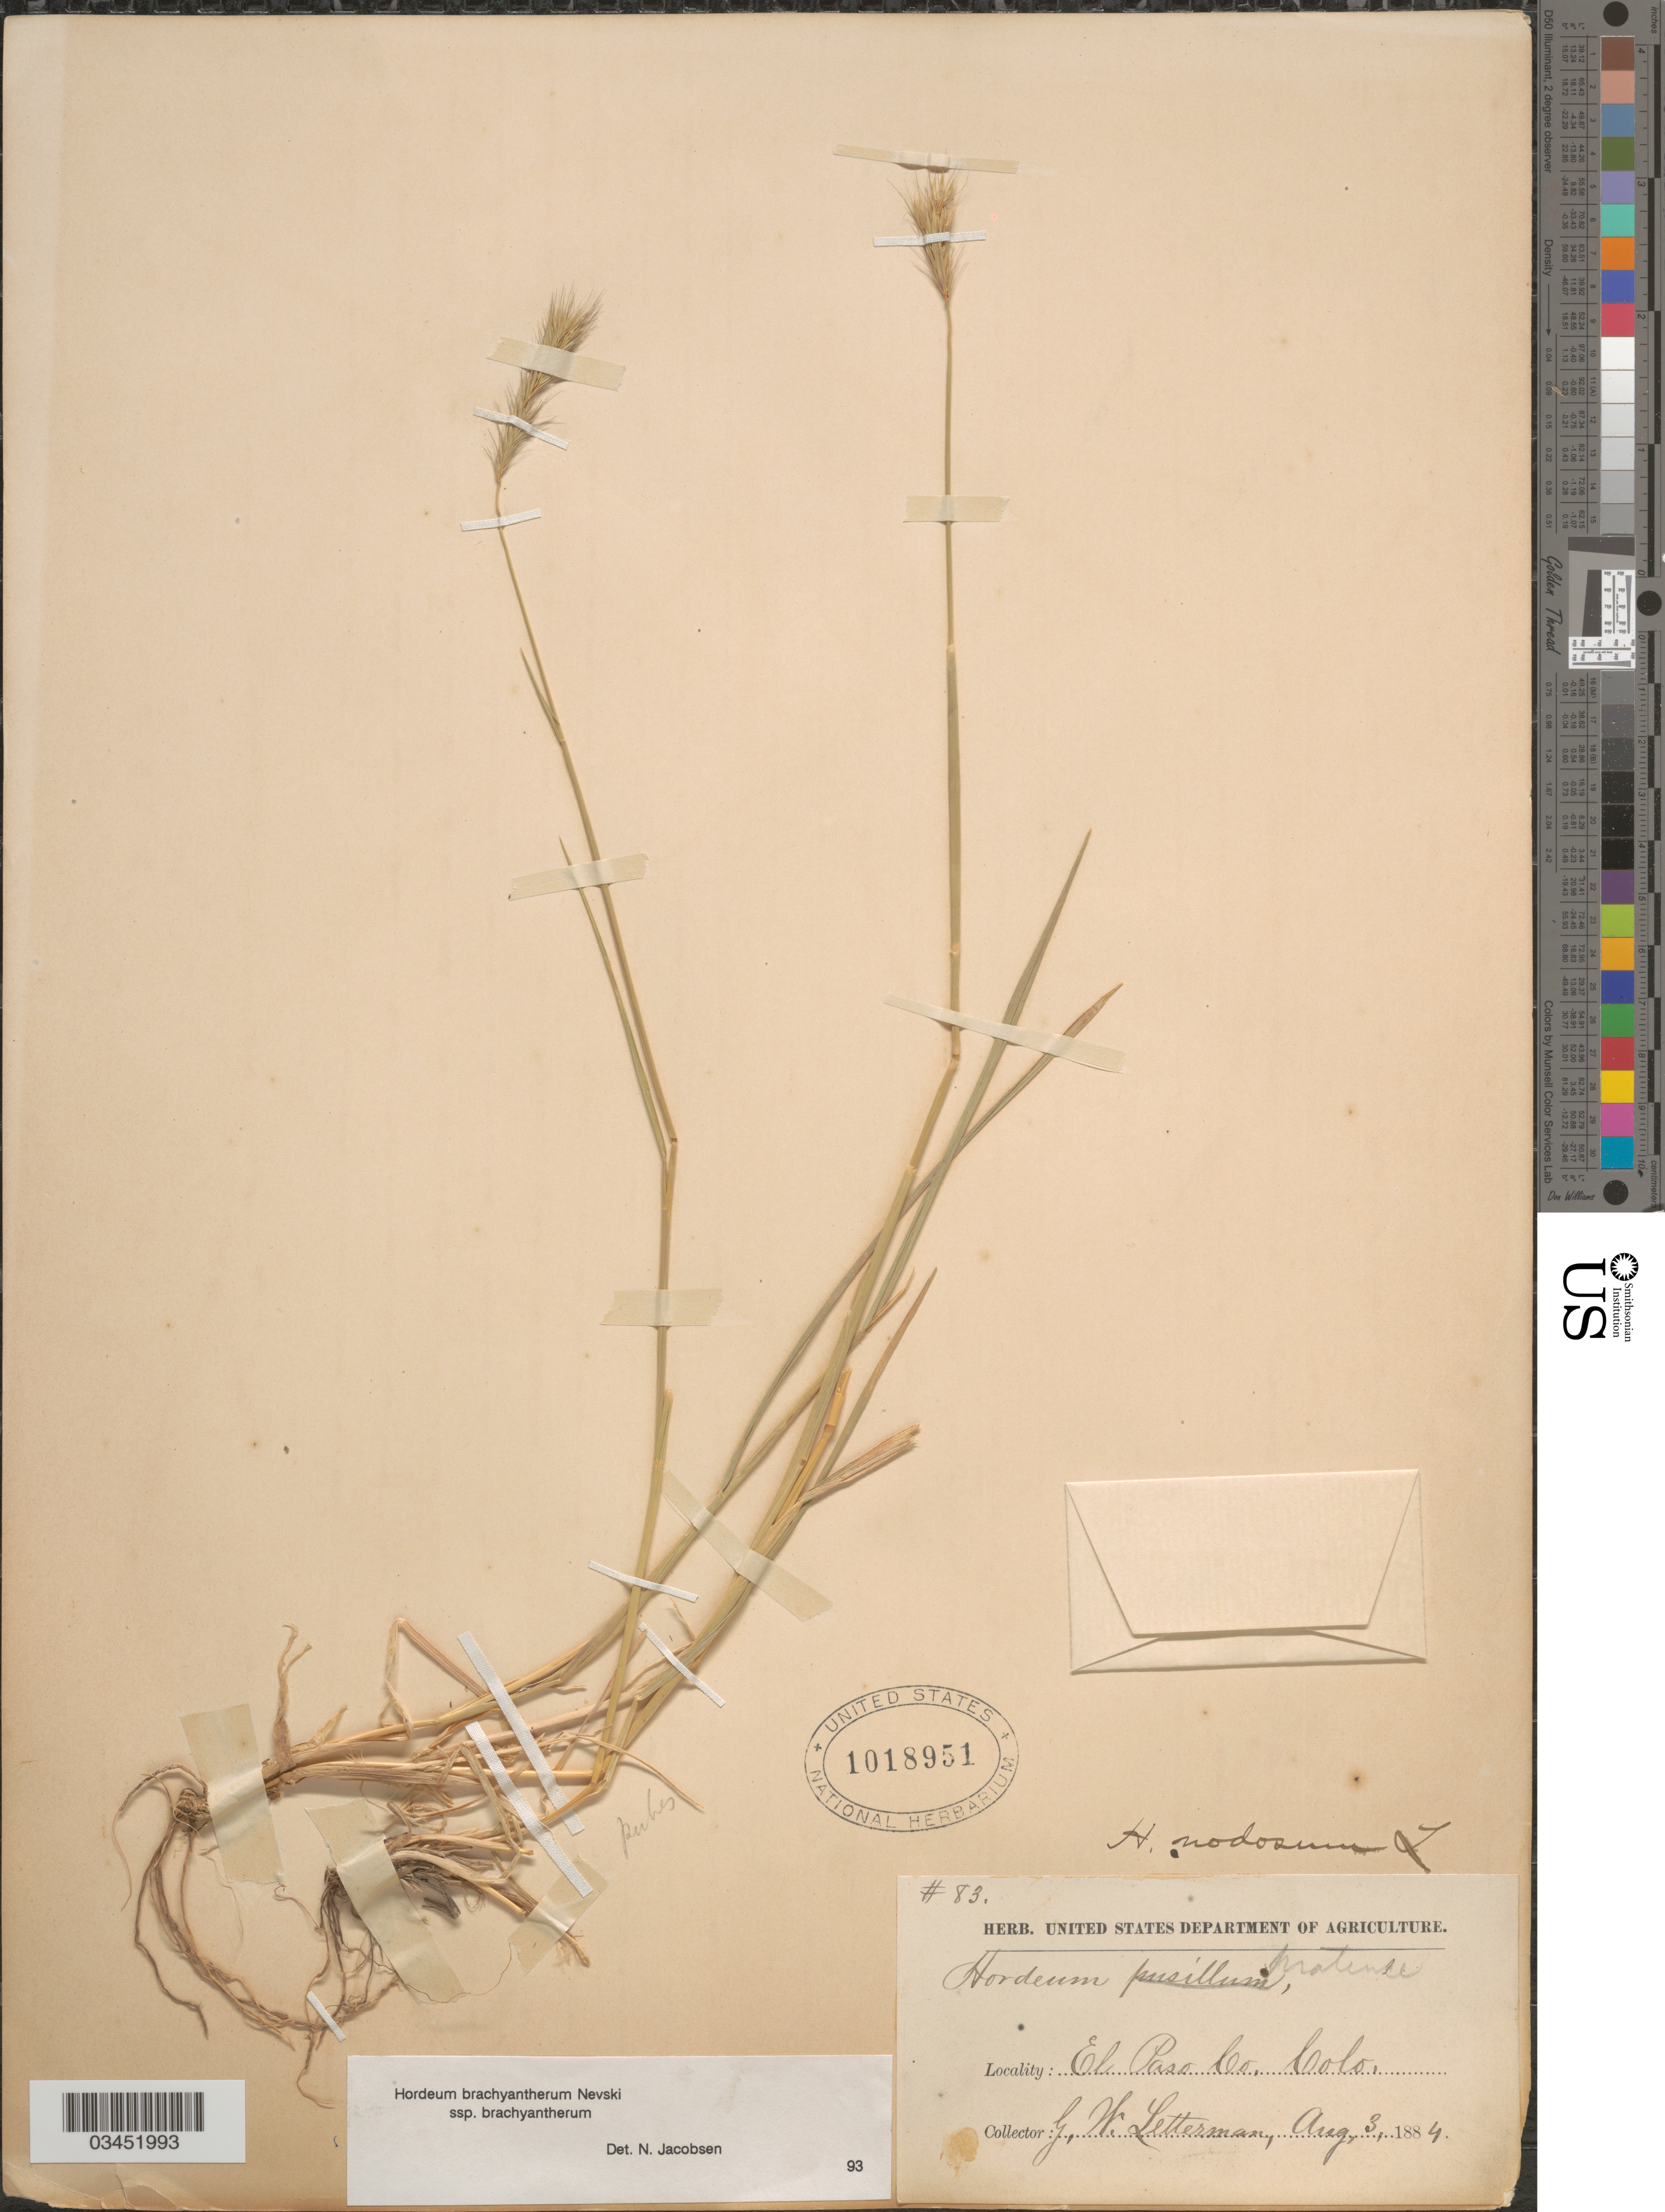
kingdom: Plantae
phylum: Tracheophyta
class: Liliopsida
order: Poales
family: Poaceae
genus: Hordeum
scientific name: Hordeum brachyantherum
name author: Nevski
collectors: G. W. Letterman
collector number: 83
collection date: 1884-08-03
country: United States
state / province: Colorado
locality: El Paso Co.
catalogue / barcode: US 1018951